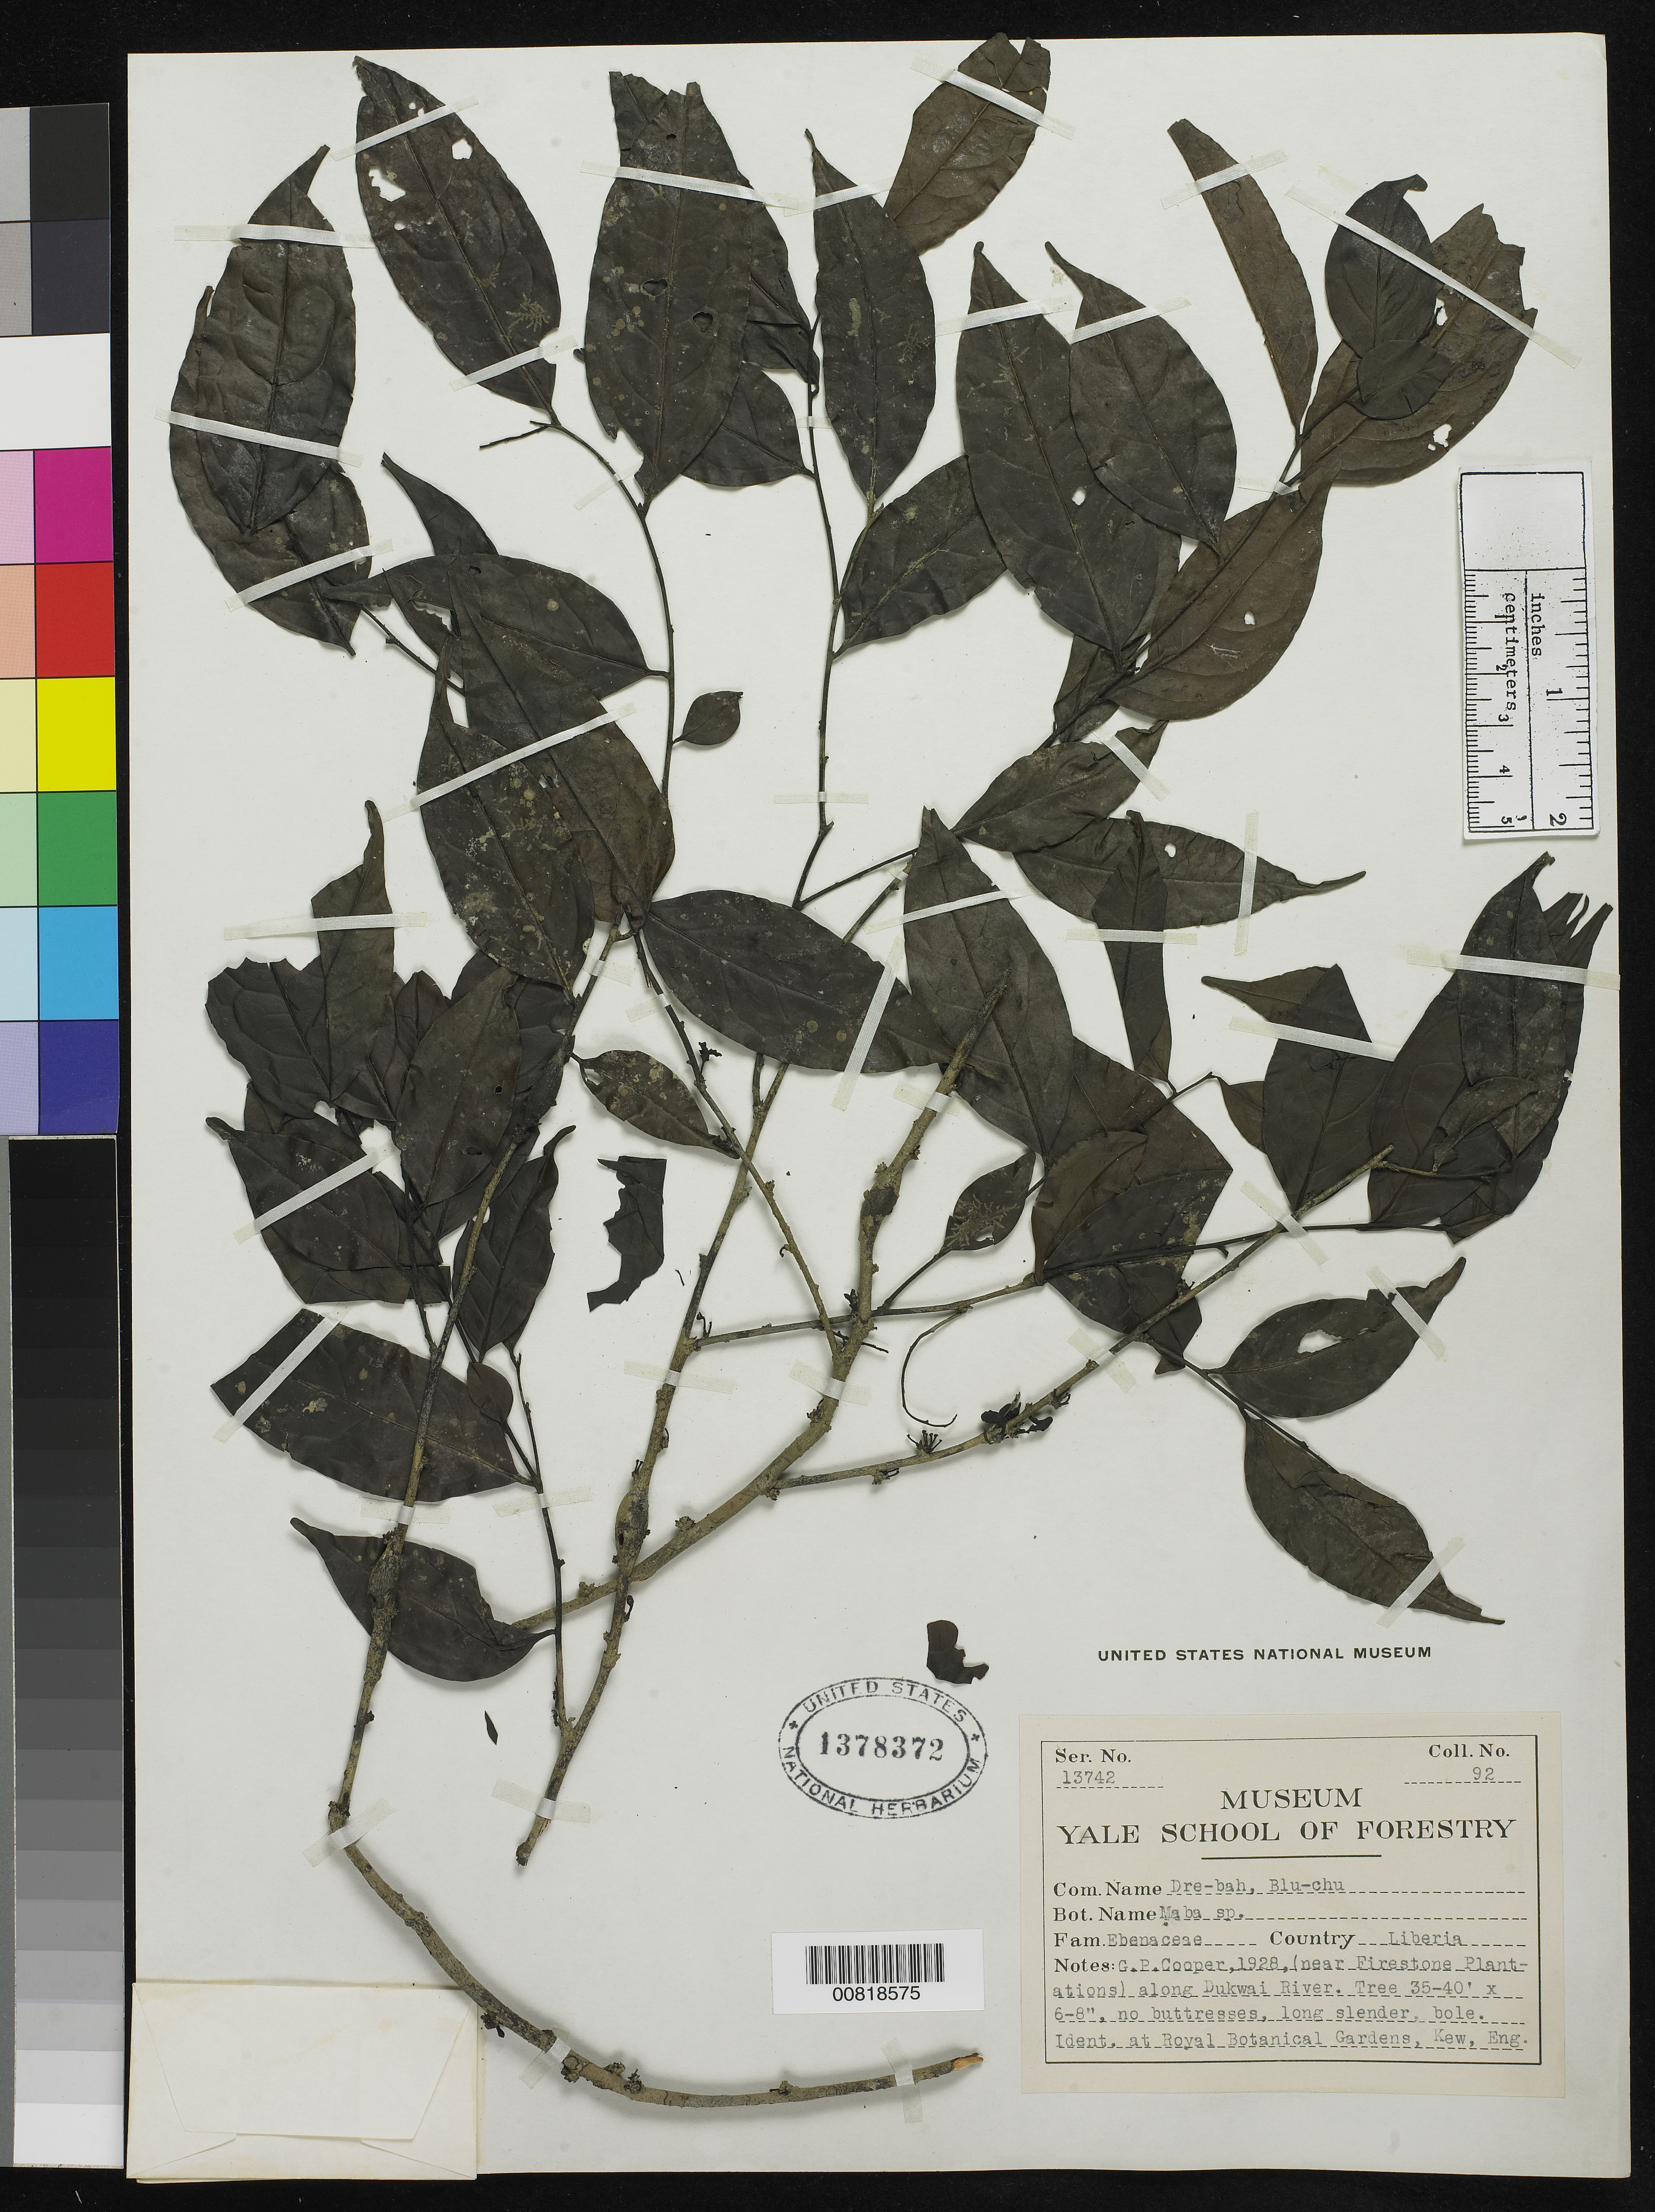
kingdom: Plantae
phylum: Tracheophyta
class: Magnoliopsida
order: Ericales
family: Ebenaceae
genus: Diospyros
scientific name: Diospyros cooperi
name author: (Hutch. & Dalziel) F. White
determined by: White, F.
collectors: G. Cooper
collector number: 92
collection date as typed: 1928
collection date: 1928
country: Liberia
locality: (near Firestone Plantations) along Dukwai River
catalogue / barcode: US 1378372